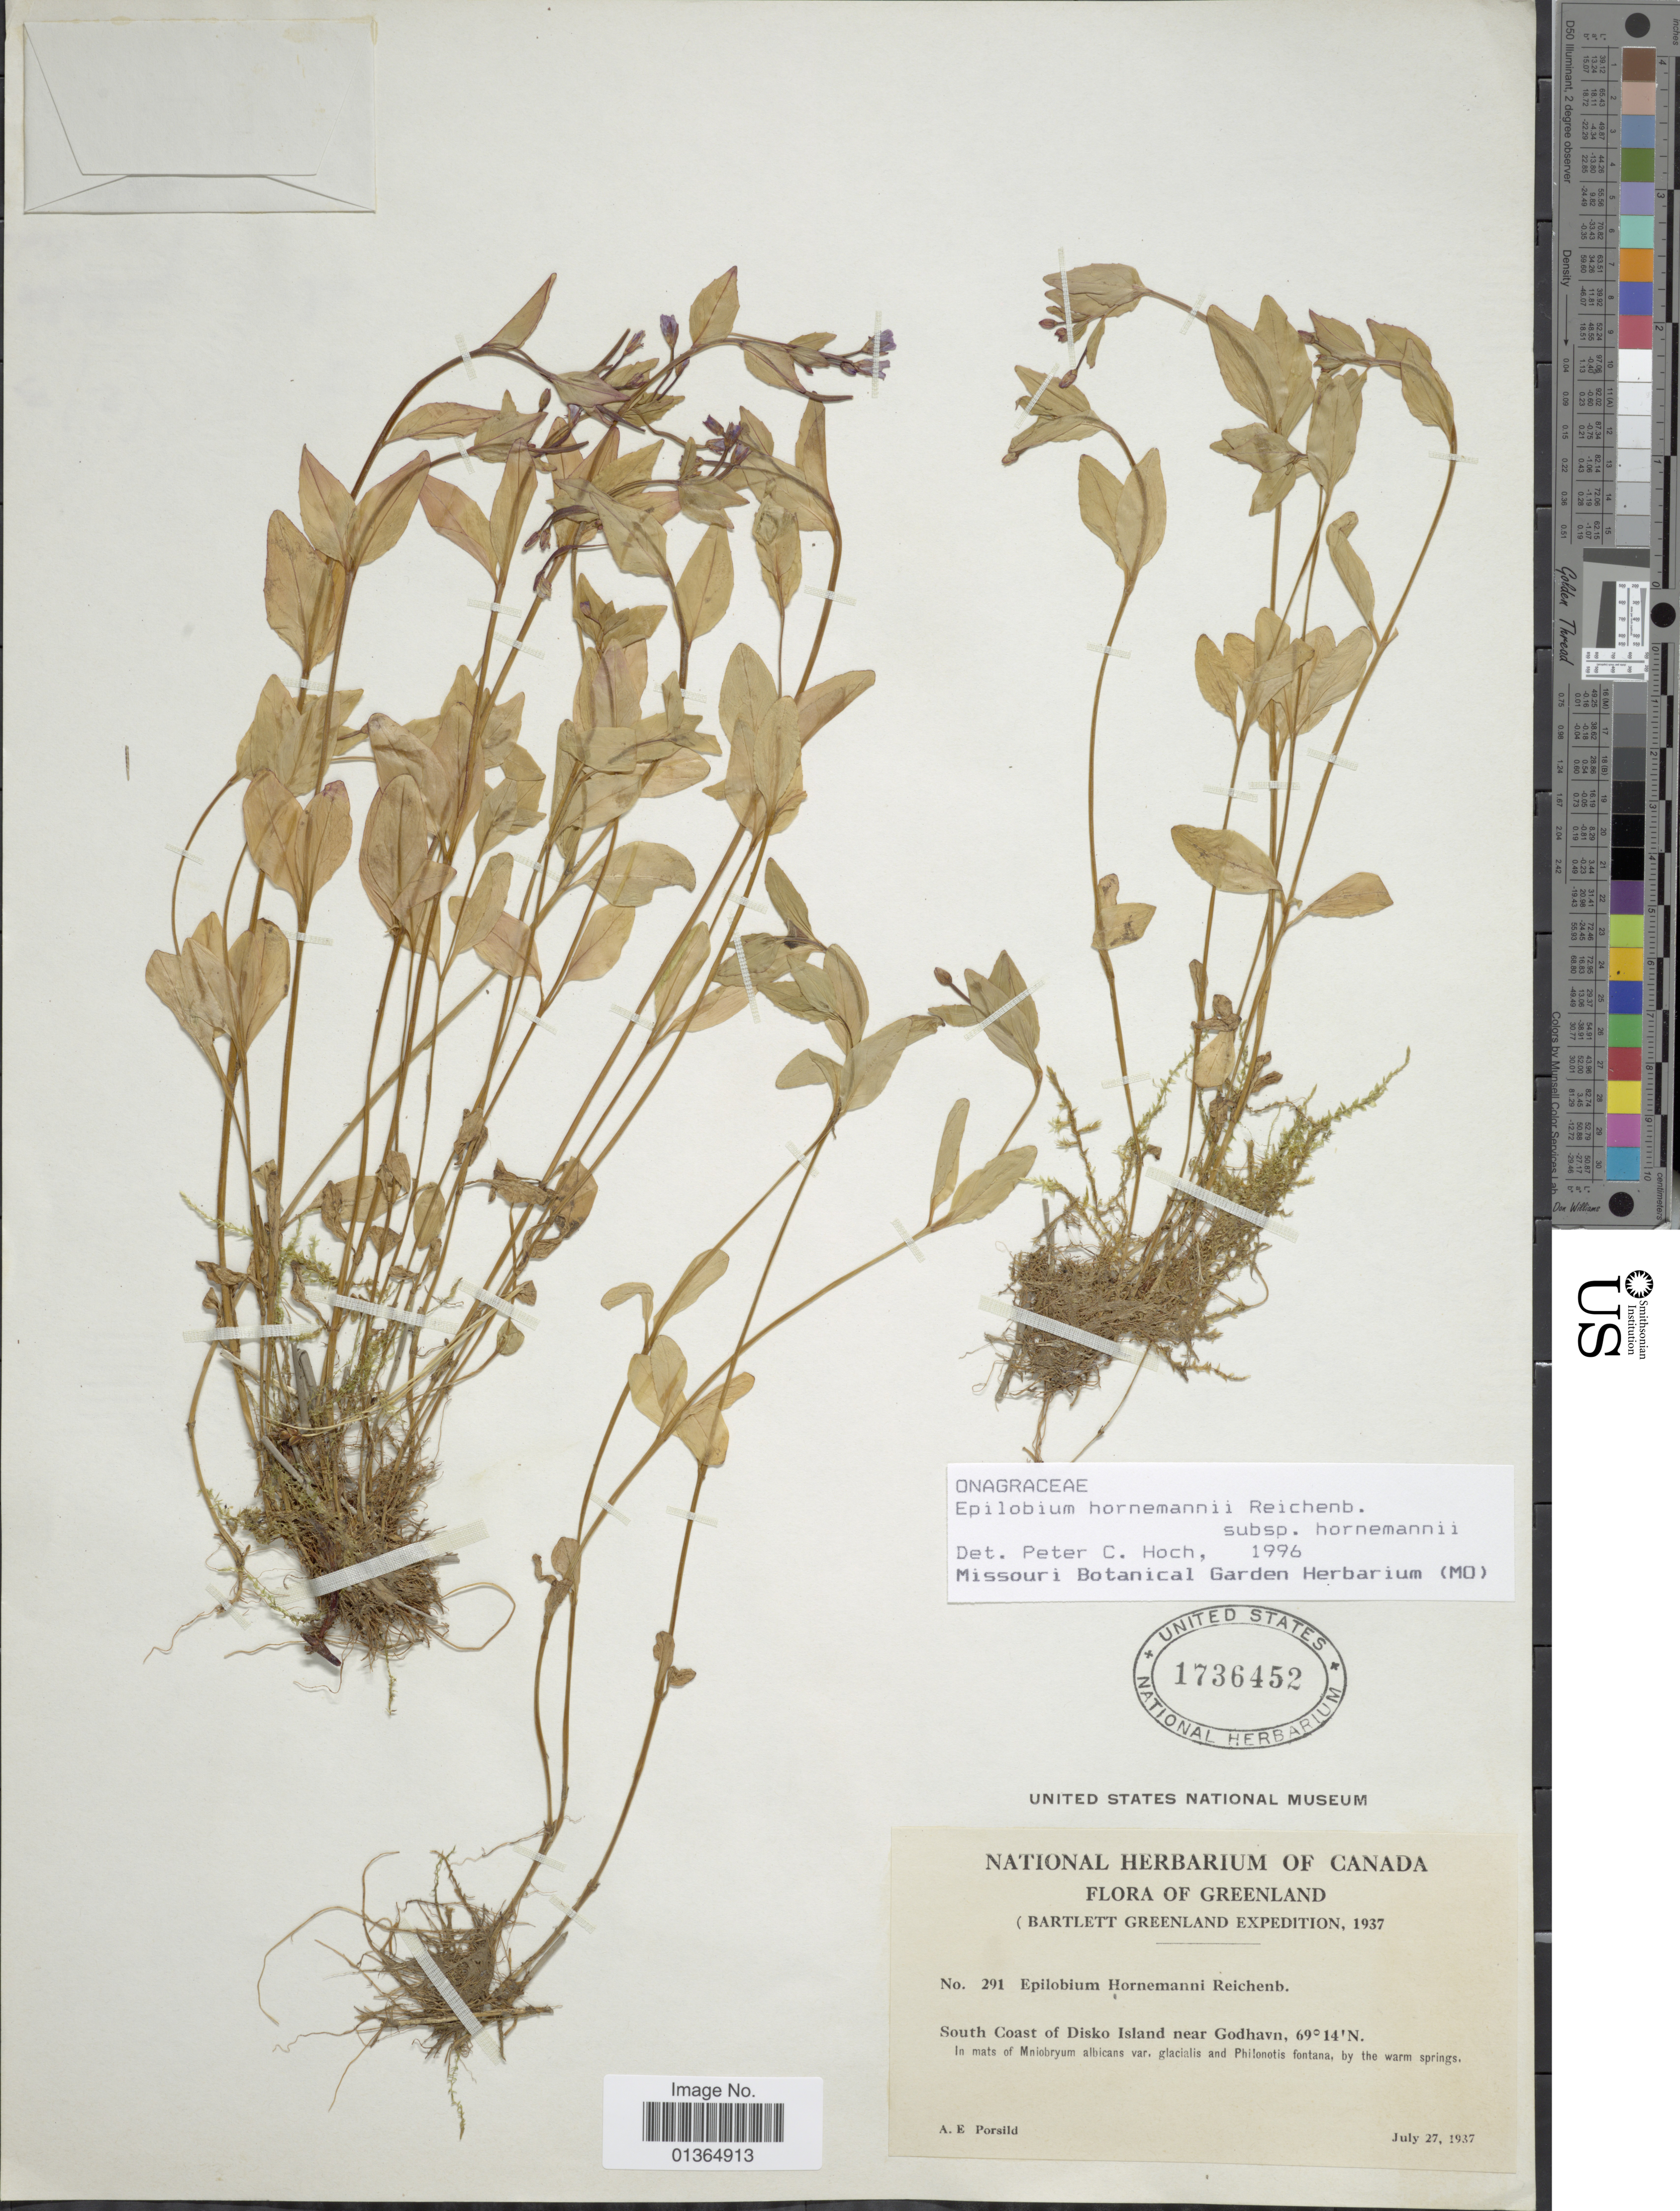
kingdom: Plantae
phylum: Tracheophyta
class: Magnoliopsida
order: Myrtales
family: Onagraceae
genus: Epilobium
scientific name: Epilobium hornemannii subsp. hornemannii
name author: Rchb.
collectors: A. E. Porsild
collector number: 291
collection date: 1937-07-27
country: Greenland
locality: South Coast of Disko Island near Godhavn.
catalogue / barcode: US 1736452